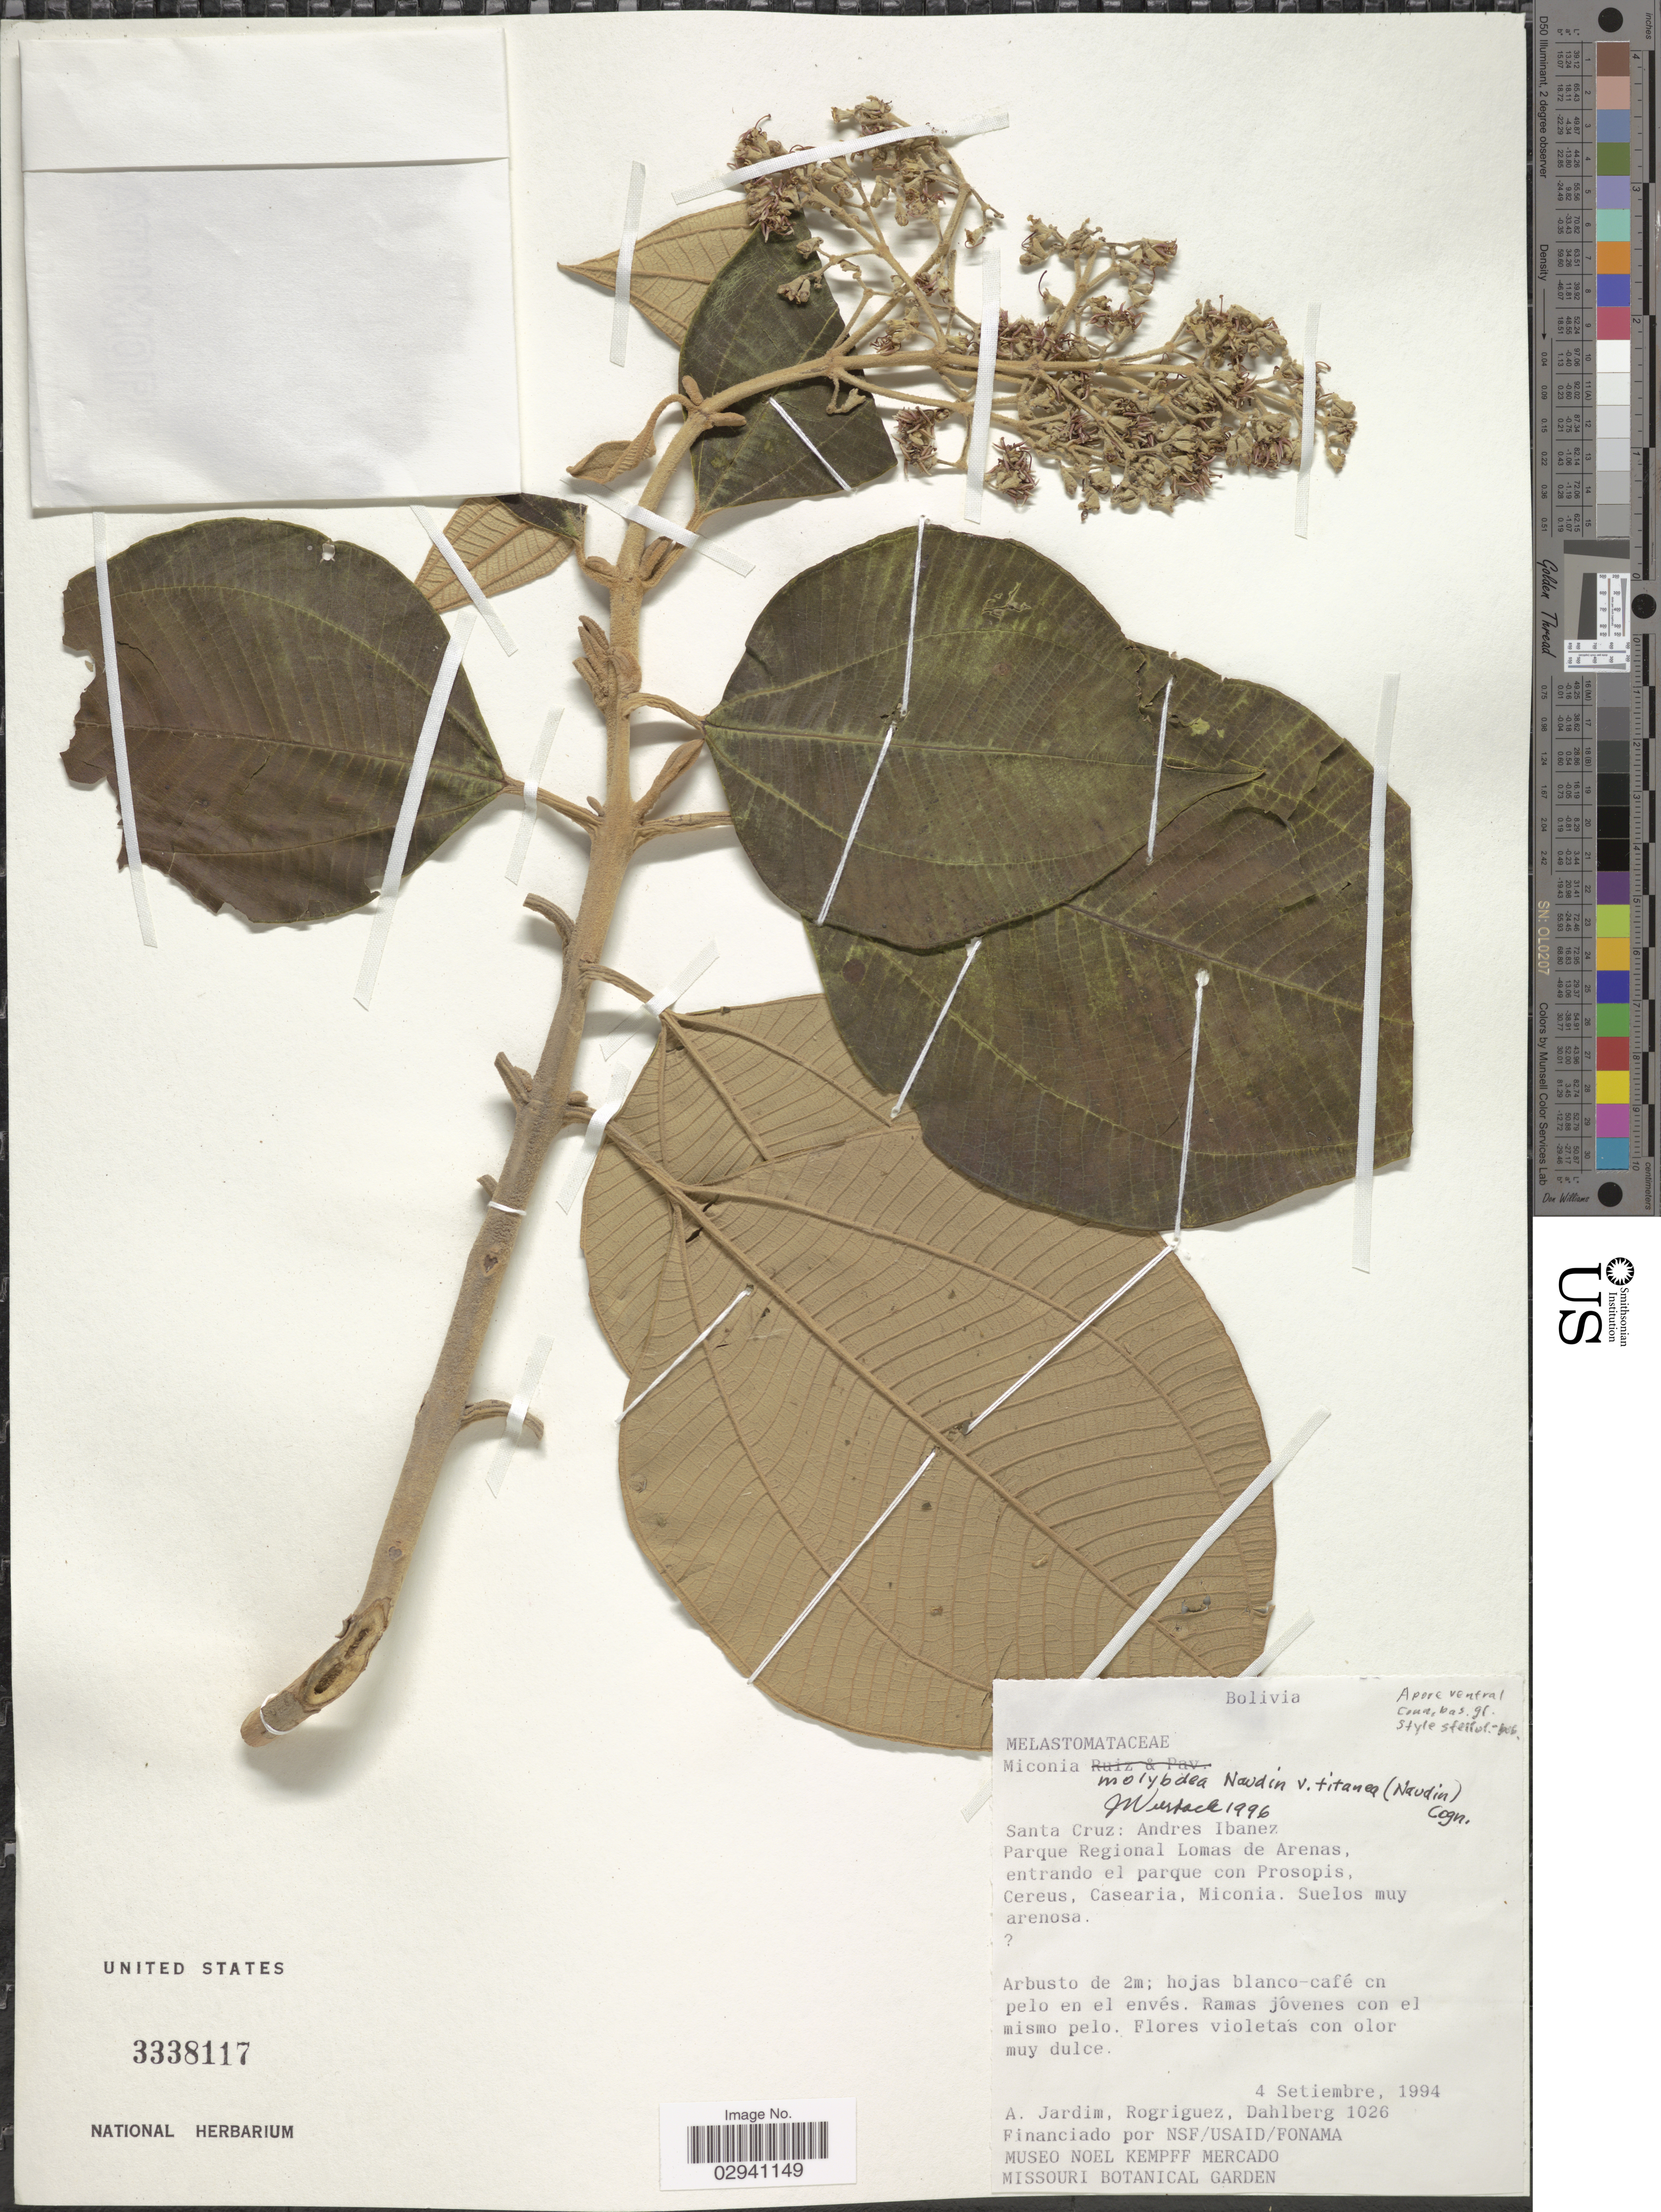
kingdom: Plantae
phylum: Tracheophyta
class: Magnoliopsida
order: Myrtales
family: Melastomataceae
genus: Miconia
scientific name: Miconia molybdea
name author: Naudin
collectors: A. Jardim, Rodriguez, -- & Dahlberg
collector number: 1026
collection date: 1994-09-04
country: Bolivia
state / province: Santa Cruz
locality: Santa Cruz: Andres Ibanez. Parque Regional Lomas de Arenas.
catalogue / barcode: US 3338117